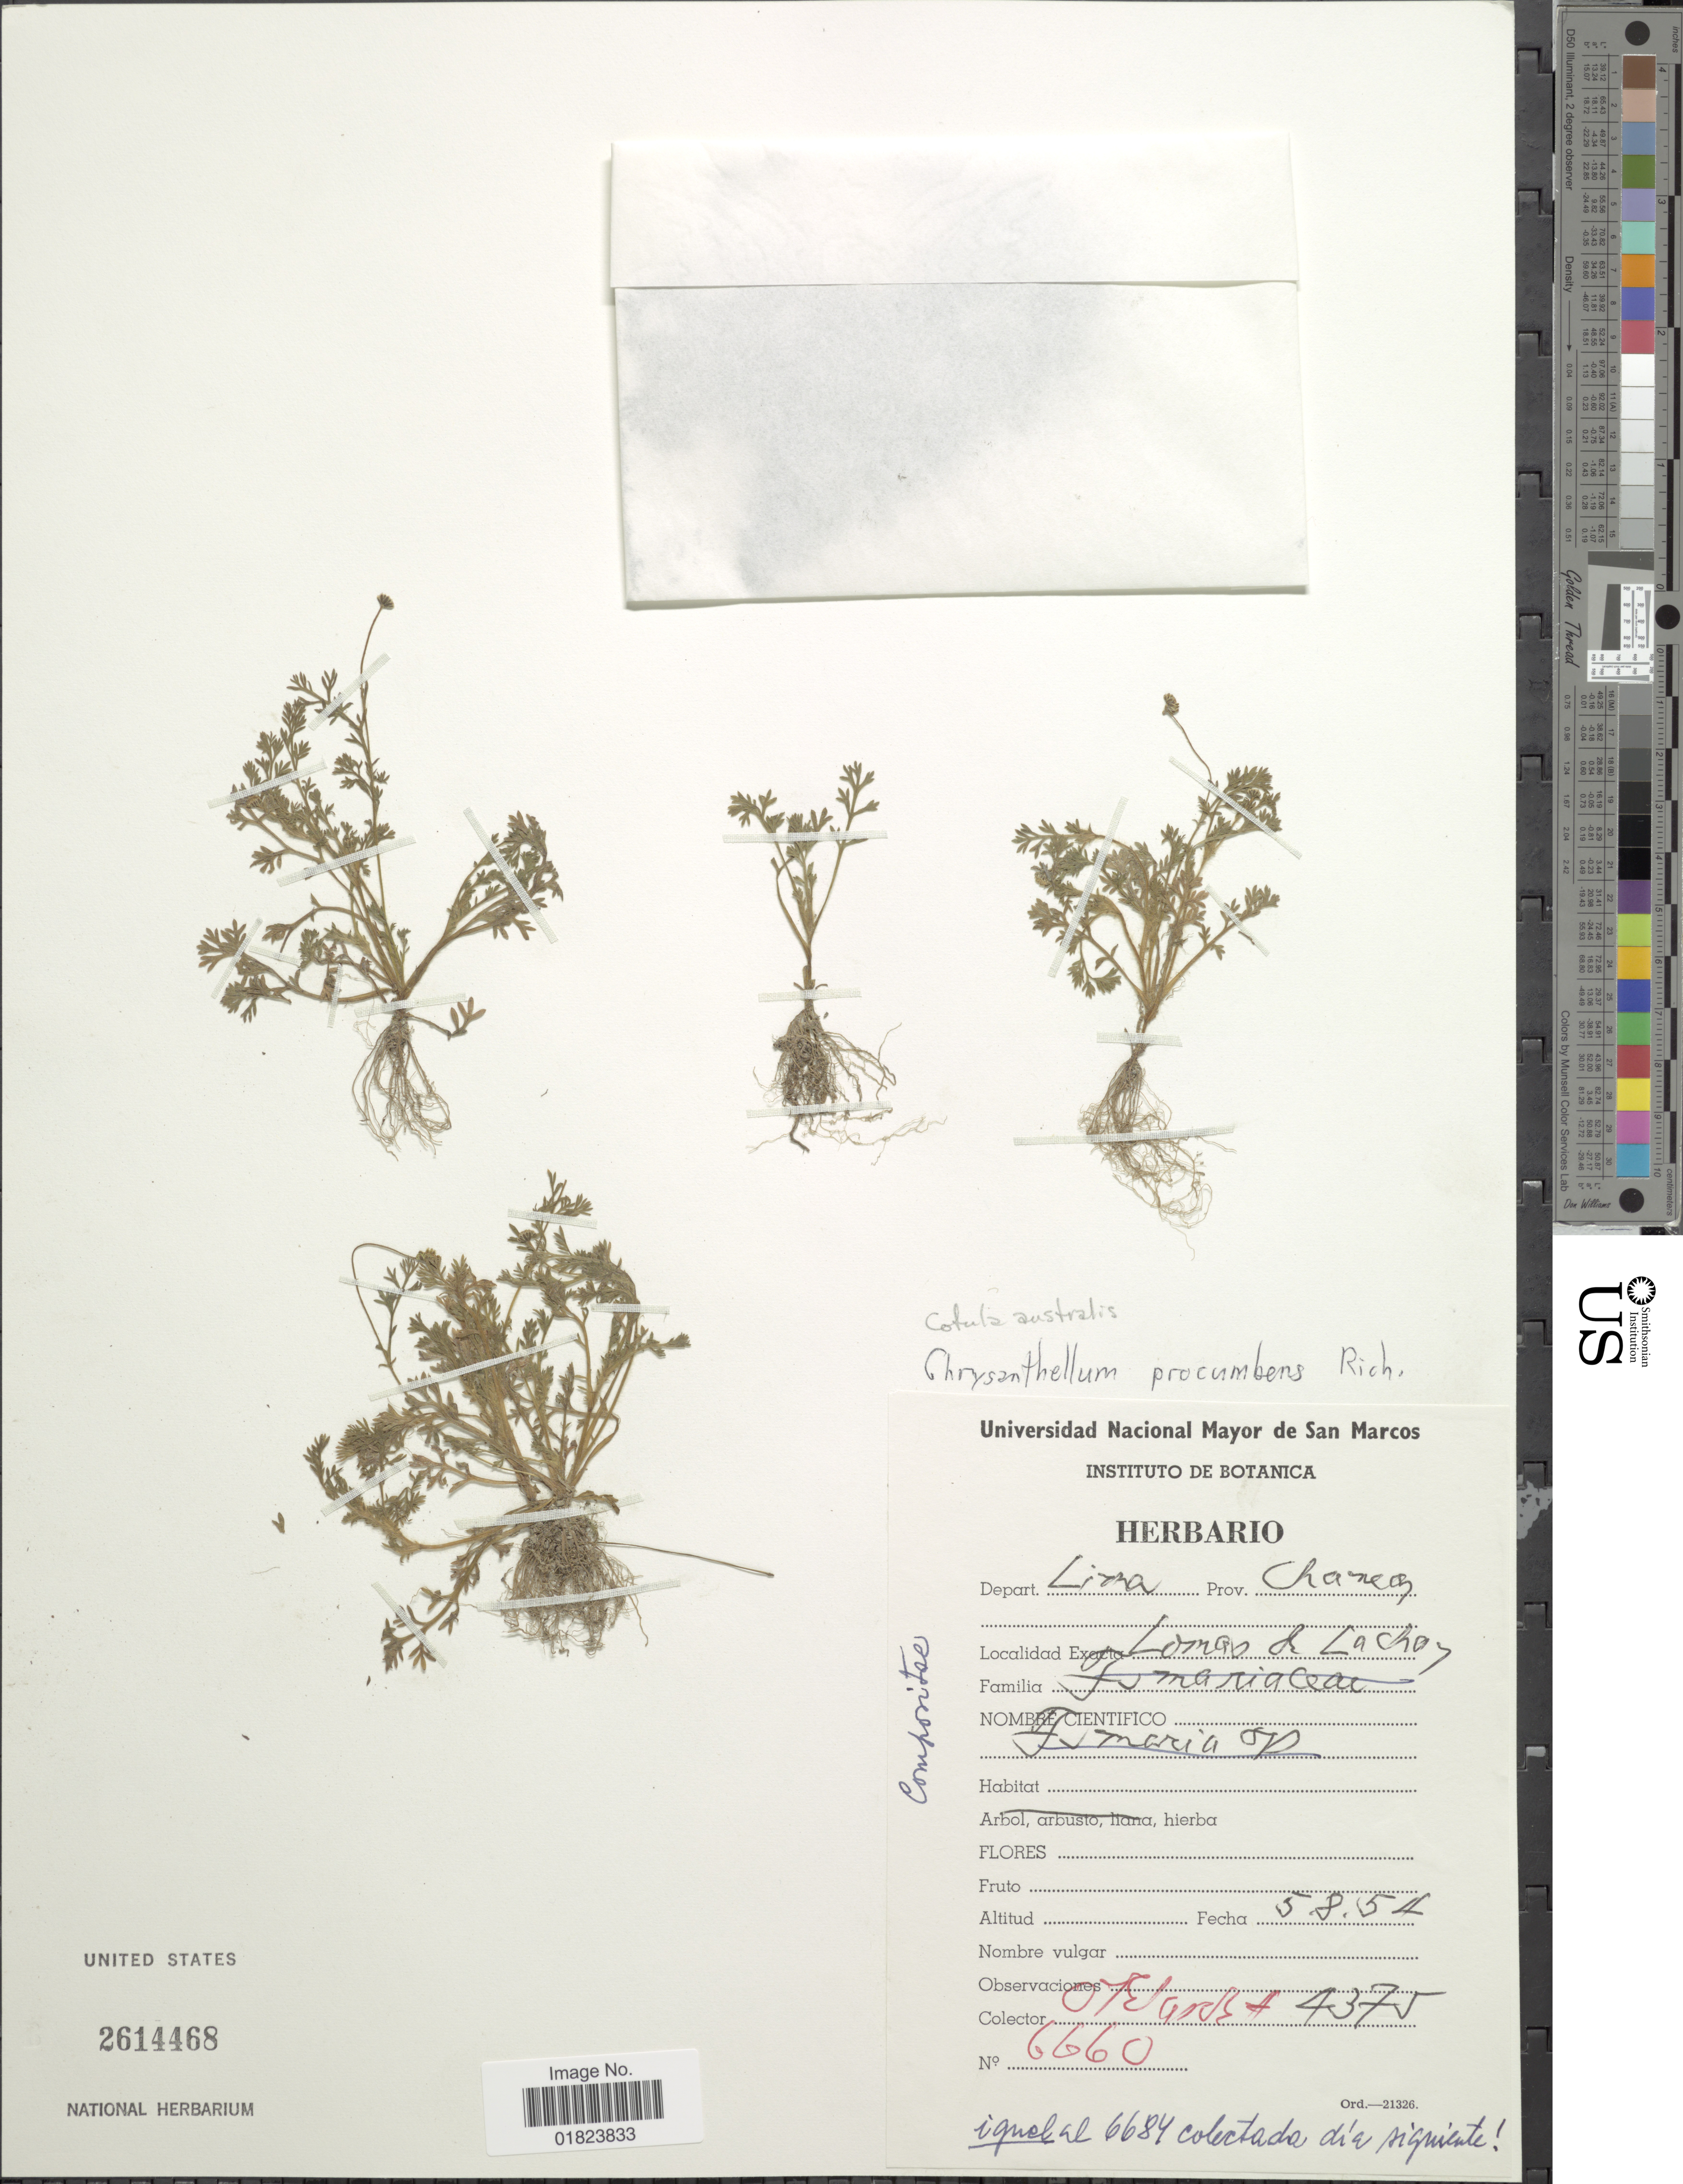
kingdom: Plantae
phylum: Tracheophyta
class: Magnoliopsida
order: Asterales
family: Asteraceae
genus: Cotula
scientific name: Cotula australis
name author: (Sieber ex Spreng.) Hook. f.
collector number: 4375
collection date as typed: Transcribed d/m/y: 5/8/54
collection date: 1954-08-05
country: Peru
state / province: Lima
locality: Lomas de Lachay, Prov. Chancay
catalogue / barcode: US 2614468